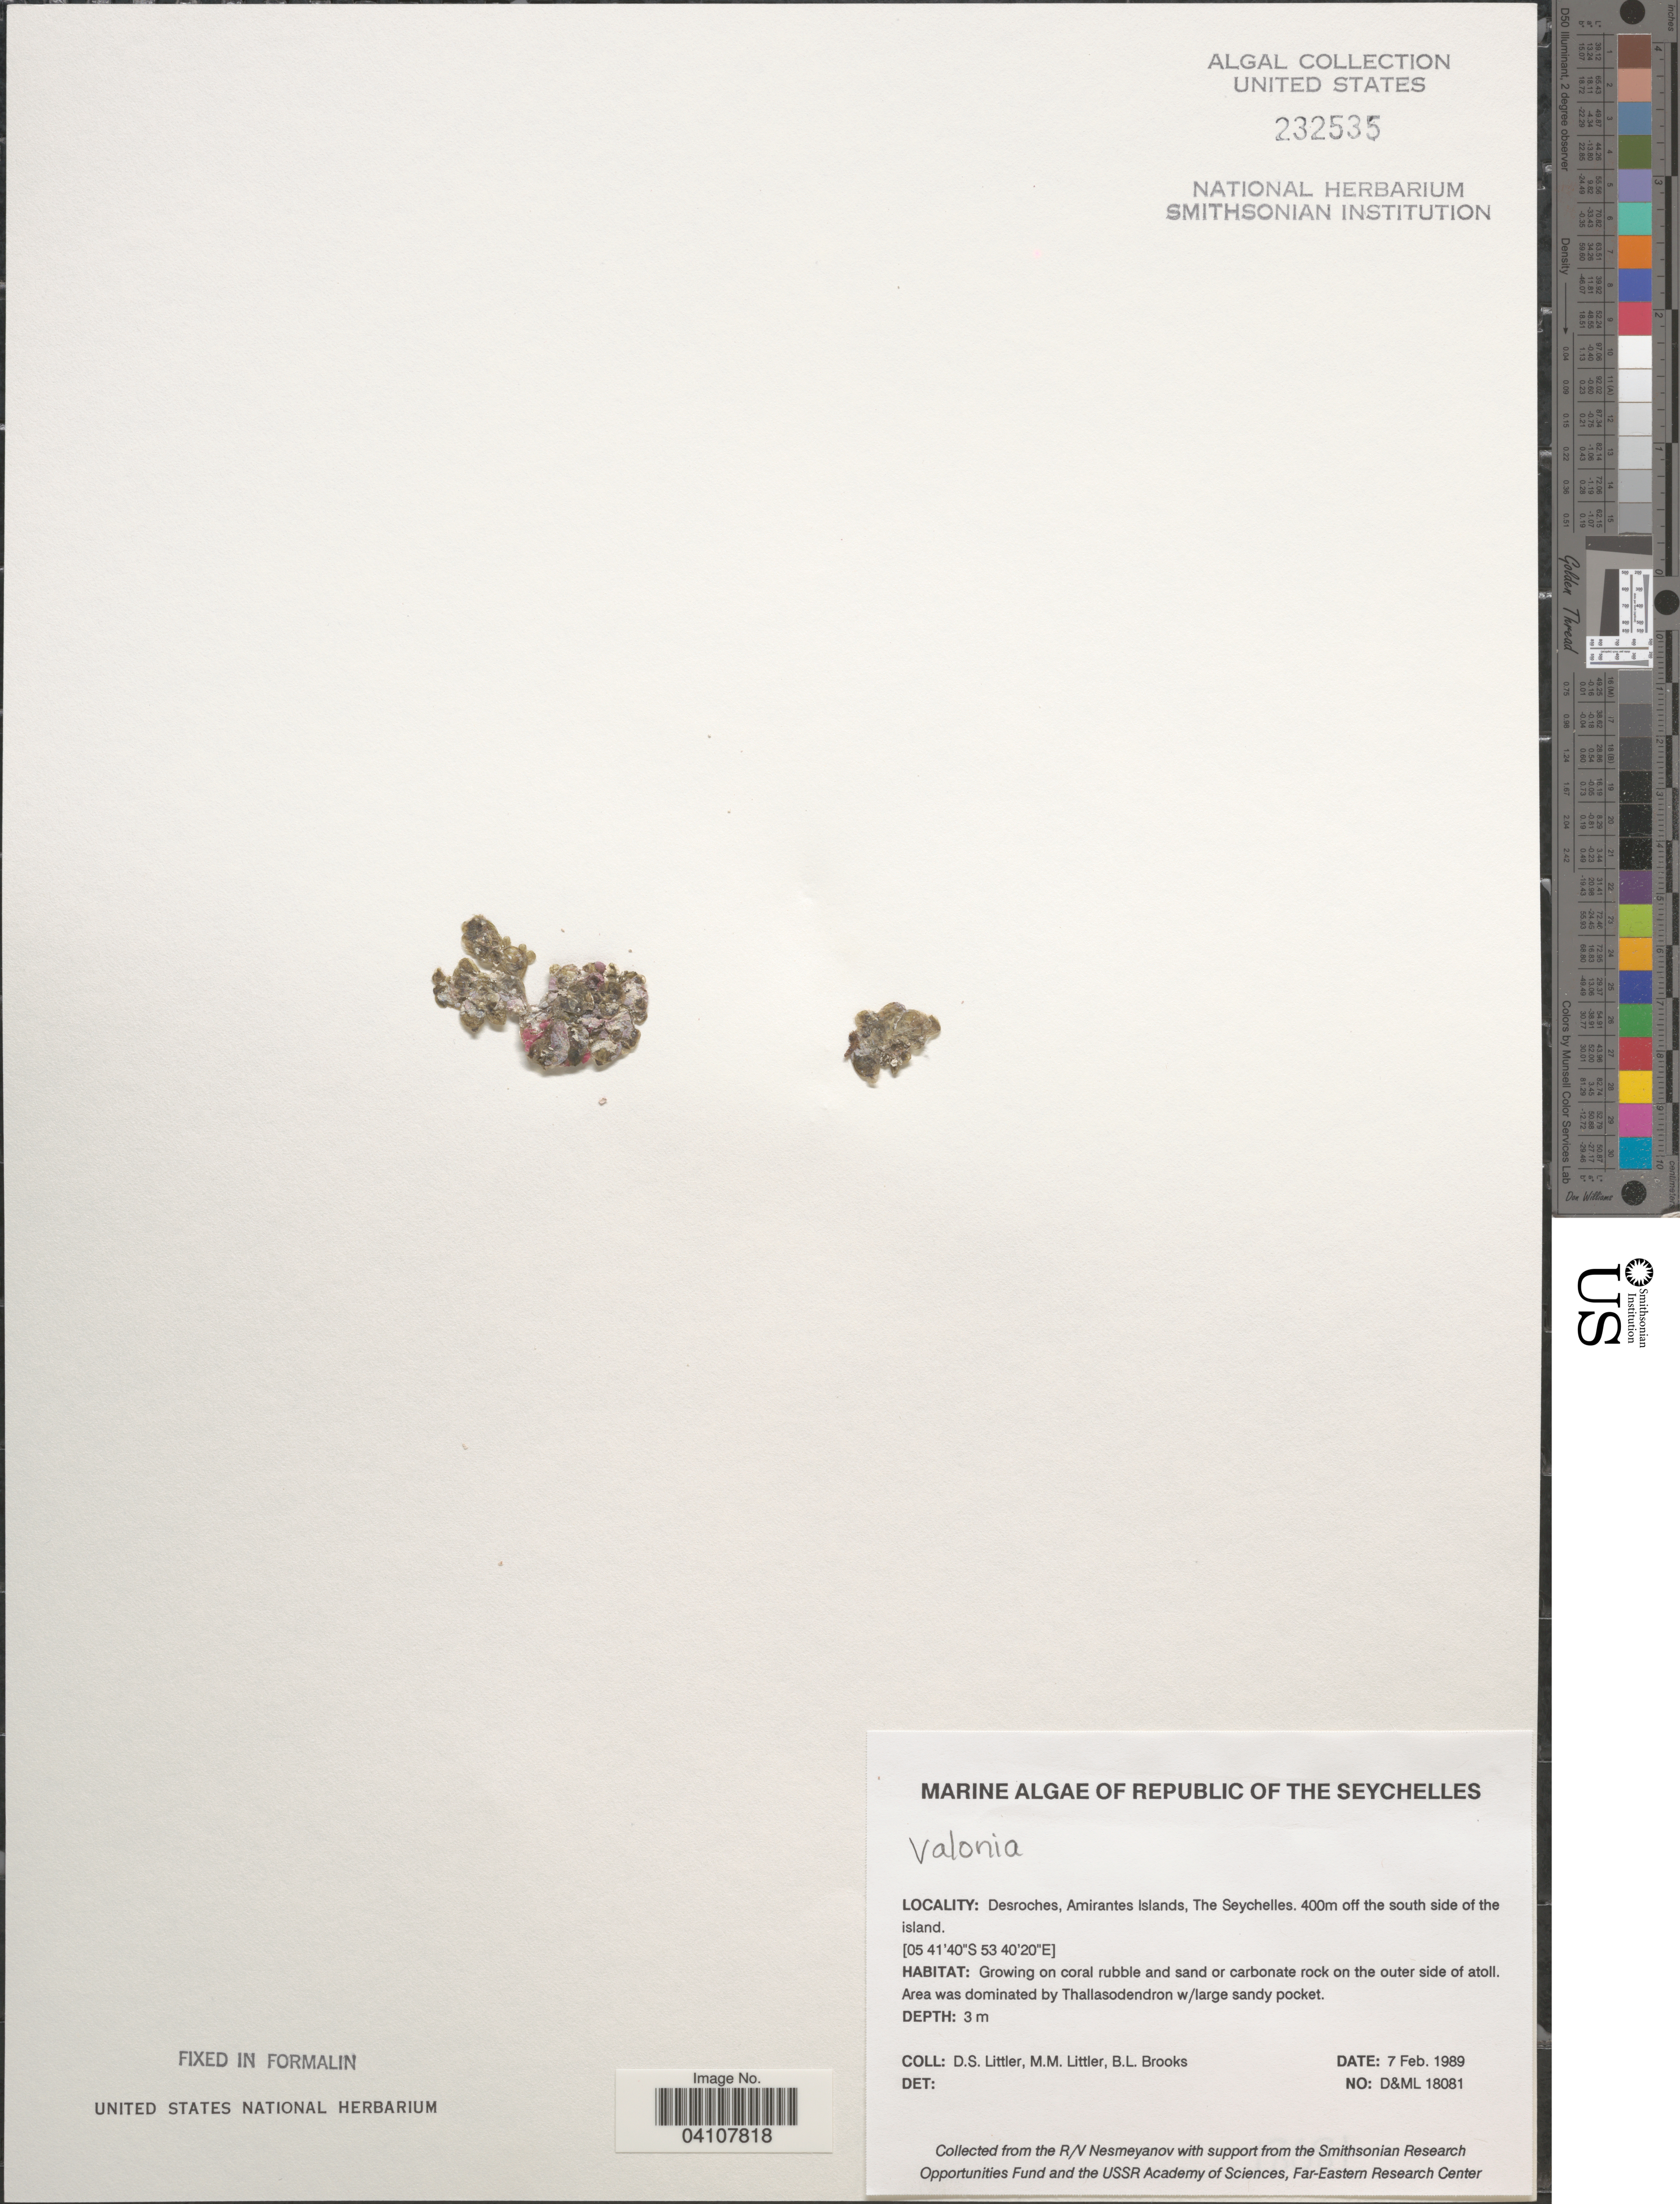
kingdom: Plantae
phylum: Chlorophyta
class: Ulvophyceae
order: Siphonocladales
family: Valoniaceae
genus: Valonia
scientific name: Valonia sp.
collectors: D. S. Littler & B. Brooks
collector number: D&ML18081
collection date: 1989-02-07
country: Seychelles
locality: Republic of the Seychelles. Desroches, Amirantes Islands. 400m off the south side of the island. On the outer side of atoll.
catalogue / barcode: US 232535